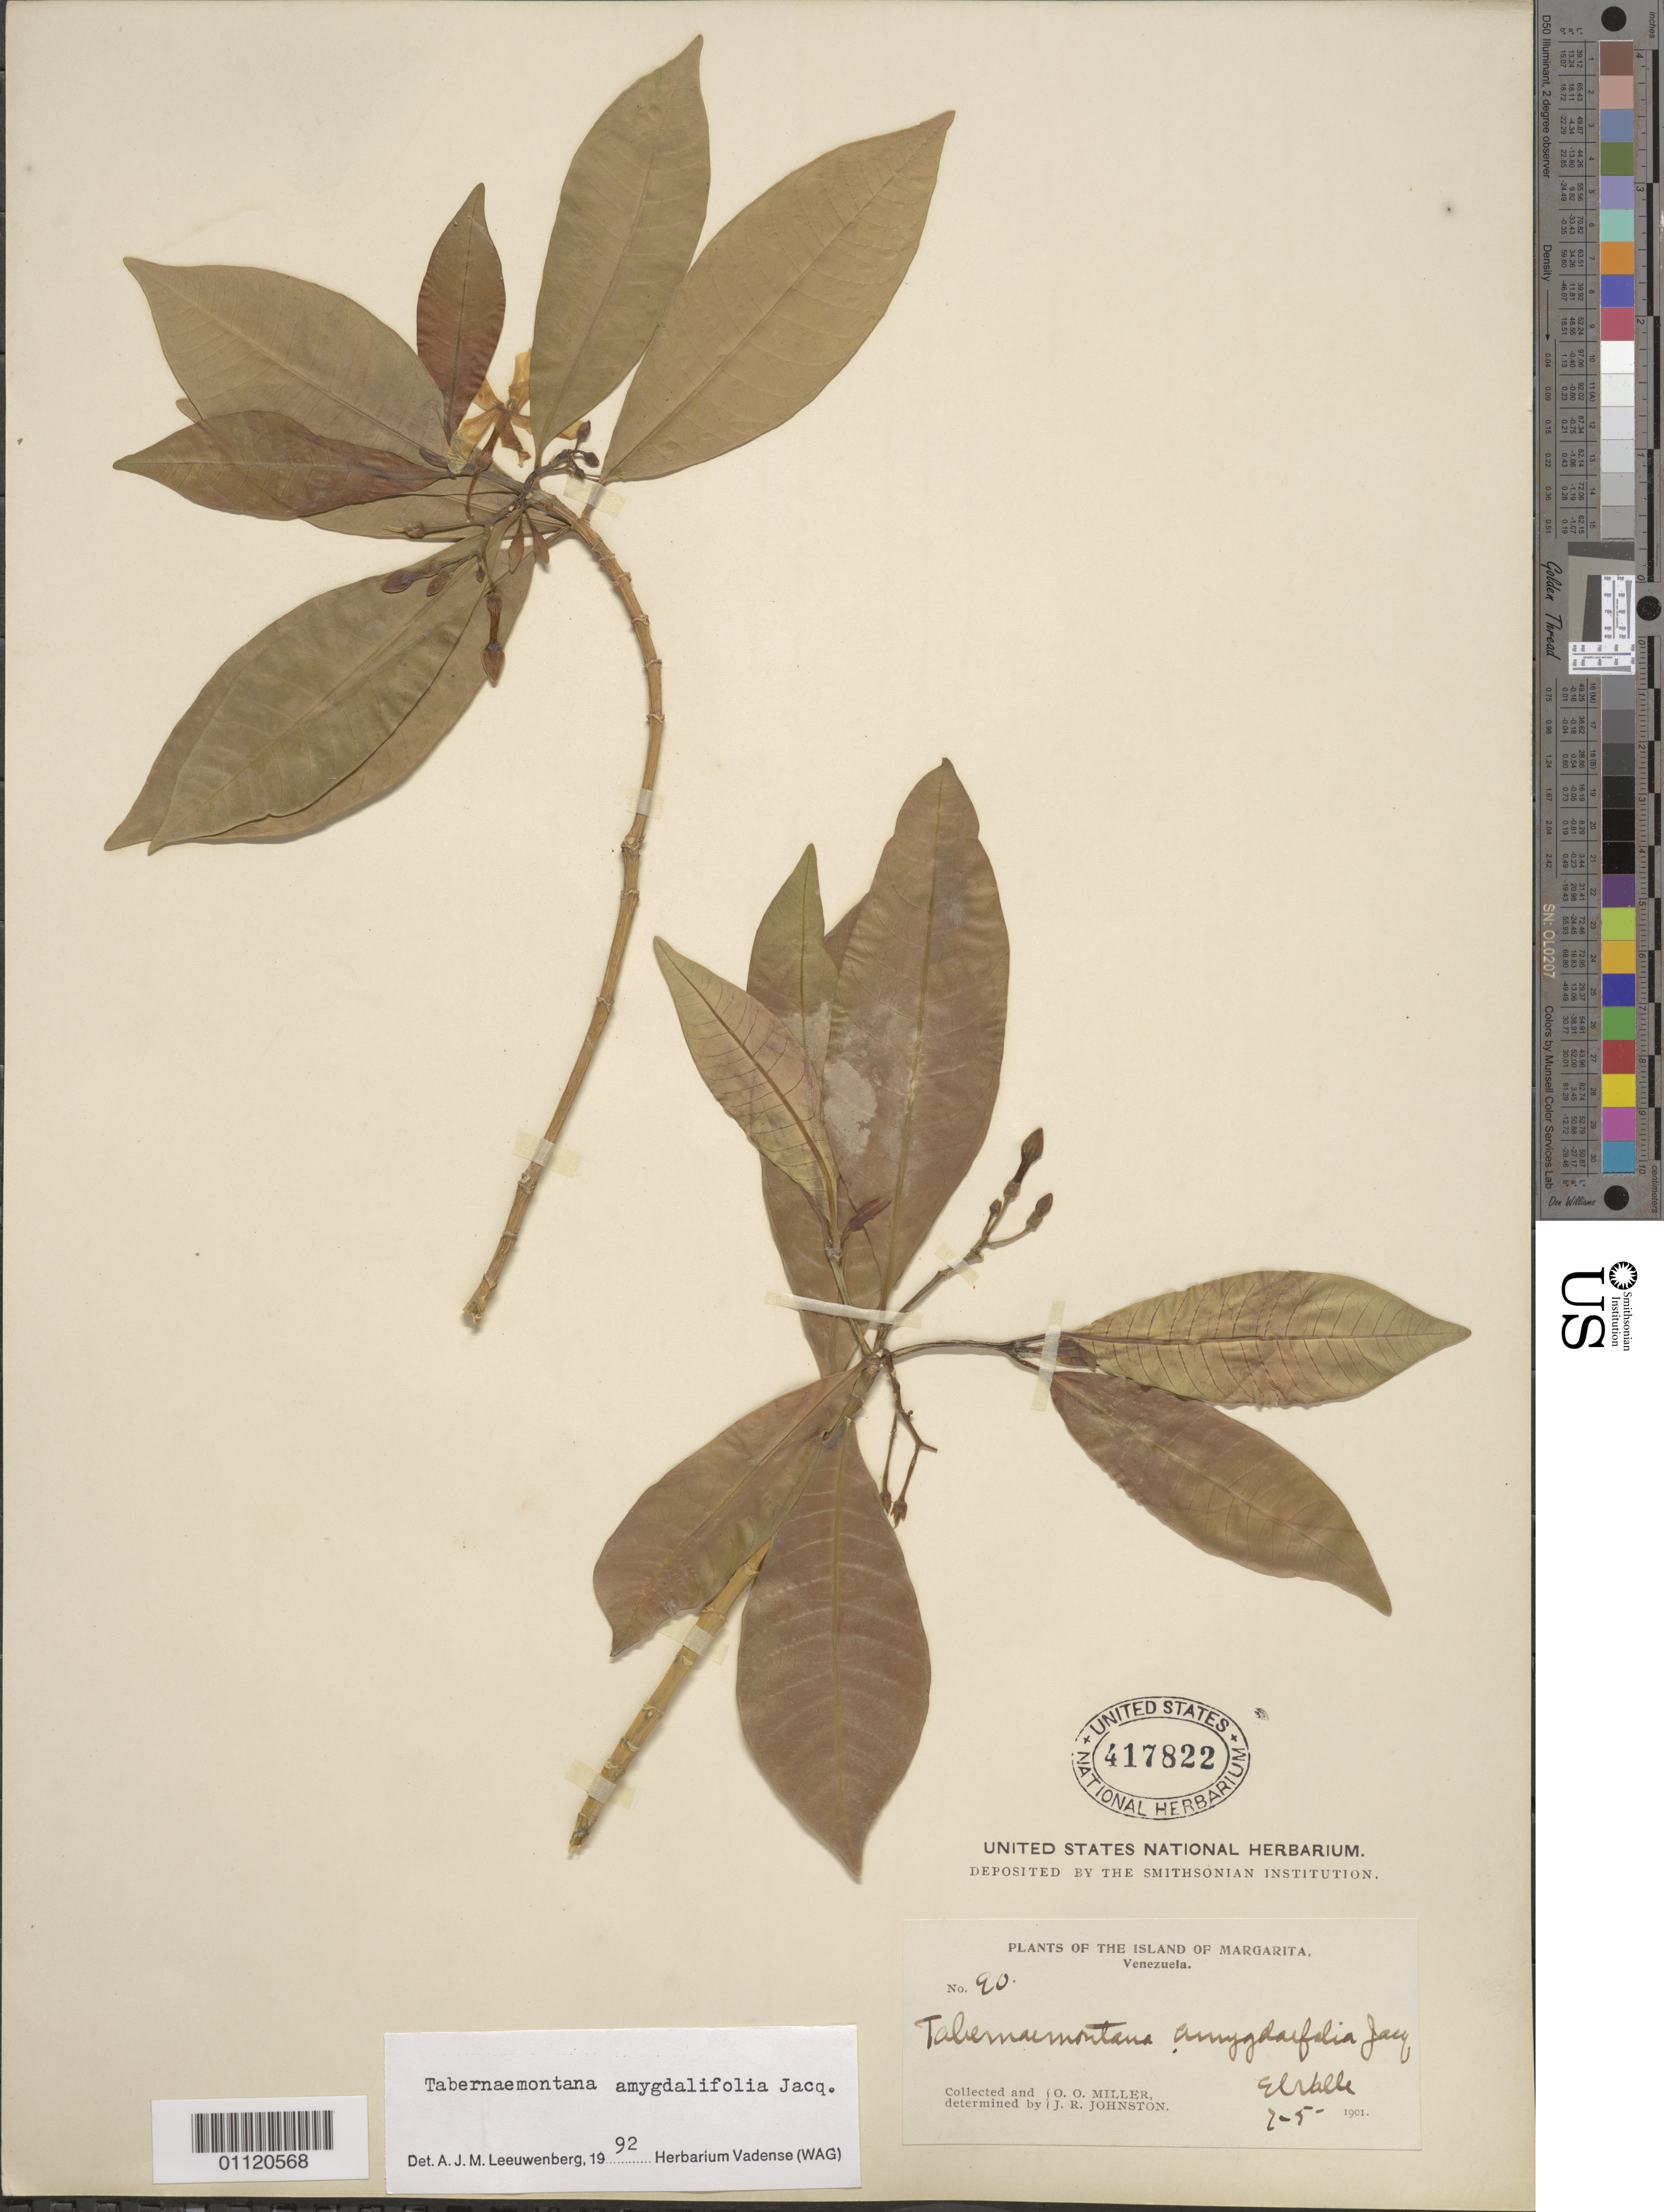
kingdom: Plantae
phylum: Tracheophyta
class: Magnoliopsida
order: Gentianales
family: Apocynaceae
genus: Tabernaemontana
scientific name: Tabernaemontana amygdalifolia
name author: Jacq.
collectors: O. O. Miller & J. Johnston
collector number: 90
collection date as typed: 05 Feb 1901 or 02 May 1901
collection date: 1901-02-05 or 1901-05-02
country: Venezuela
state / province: Nueva Esparta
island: Margarita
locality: El Valle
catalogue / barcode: US 417822